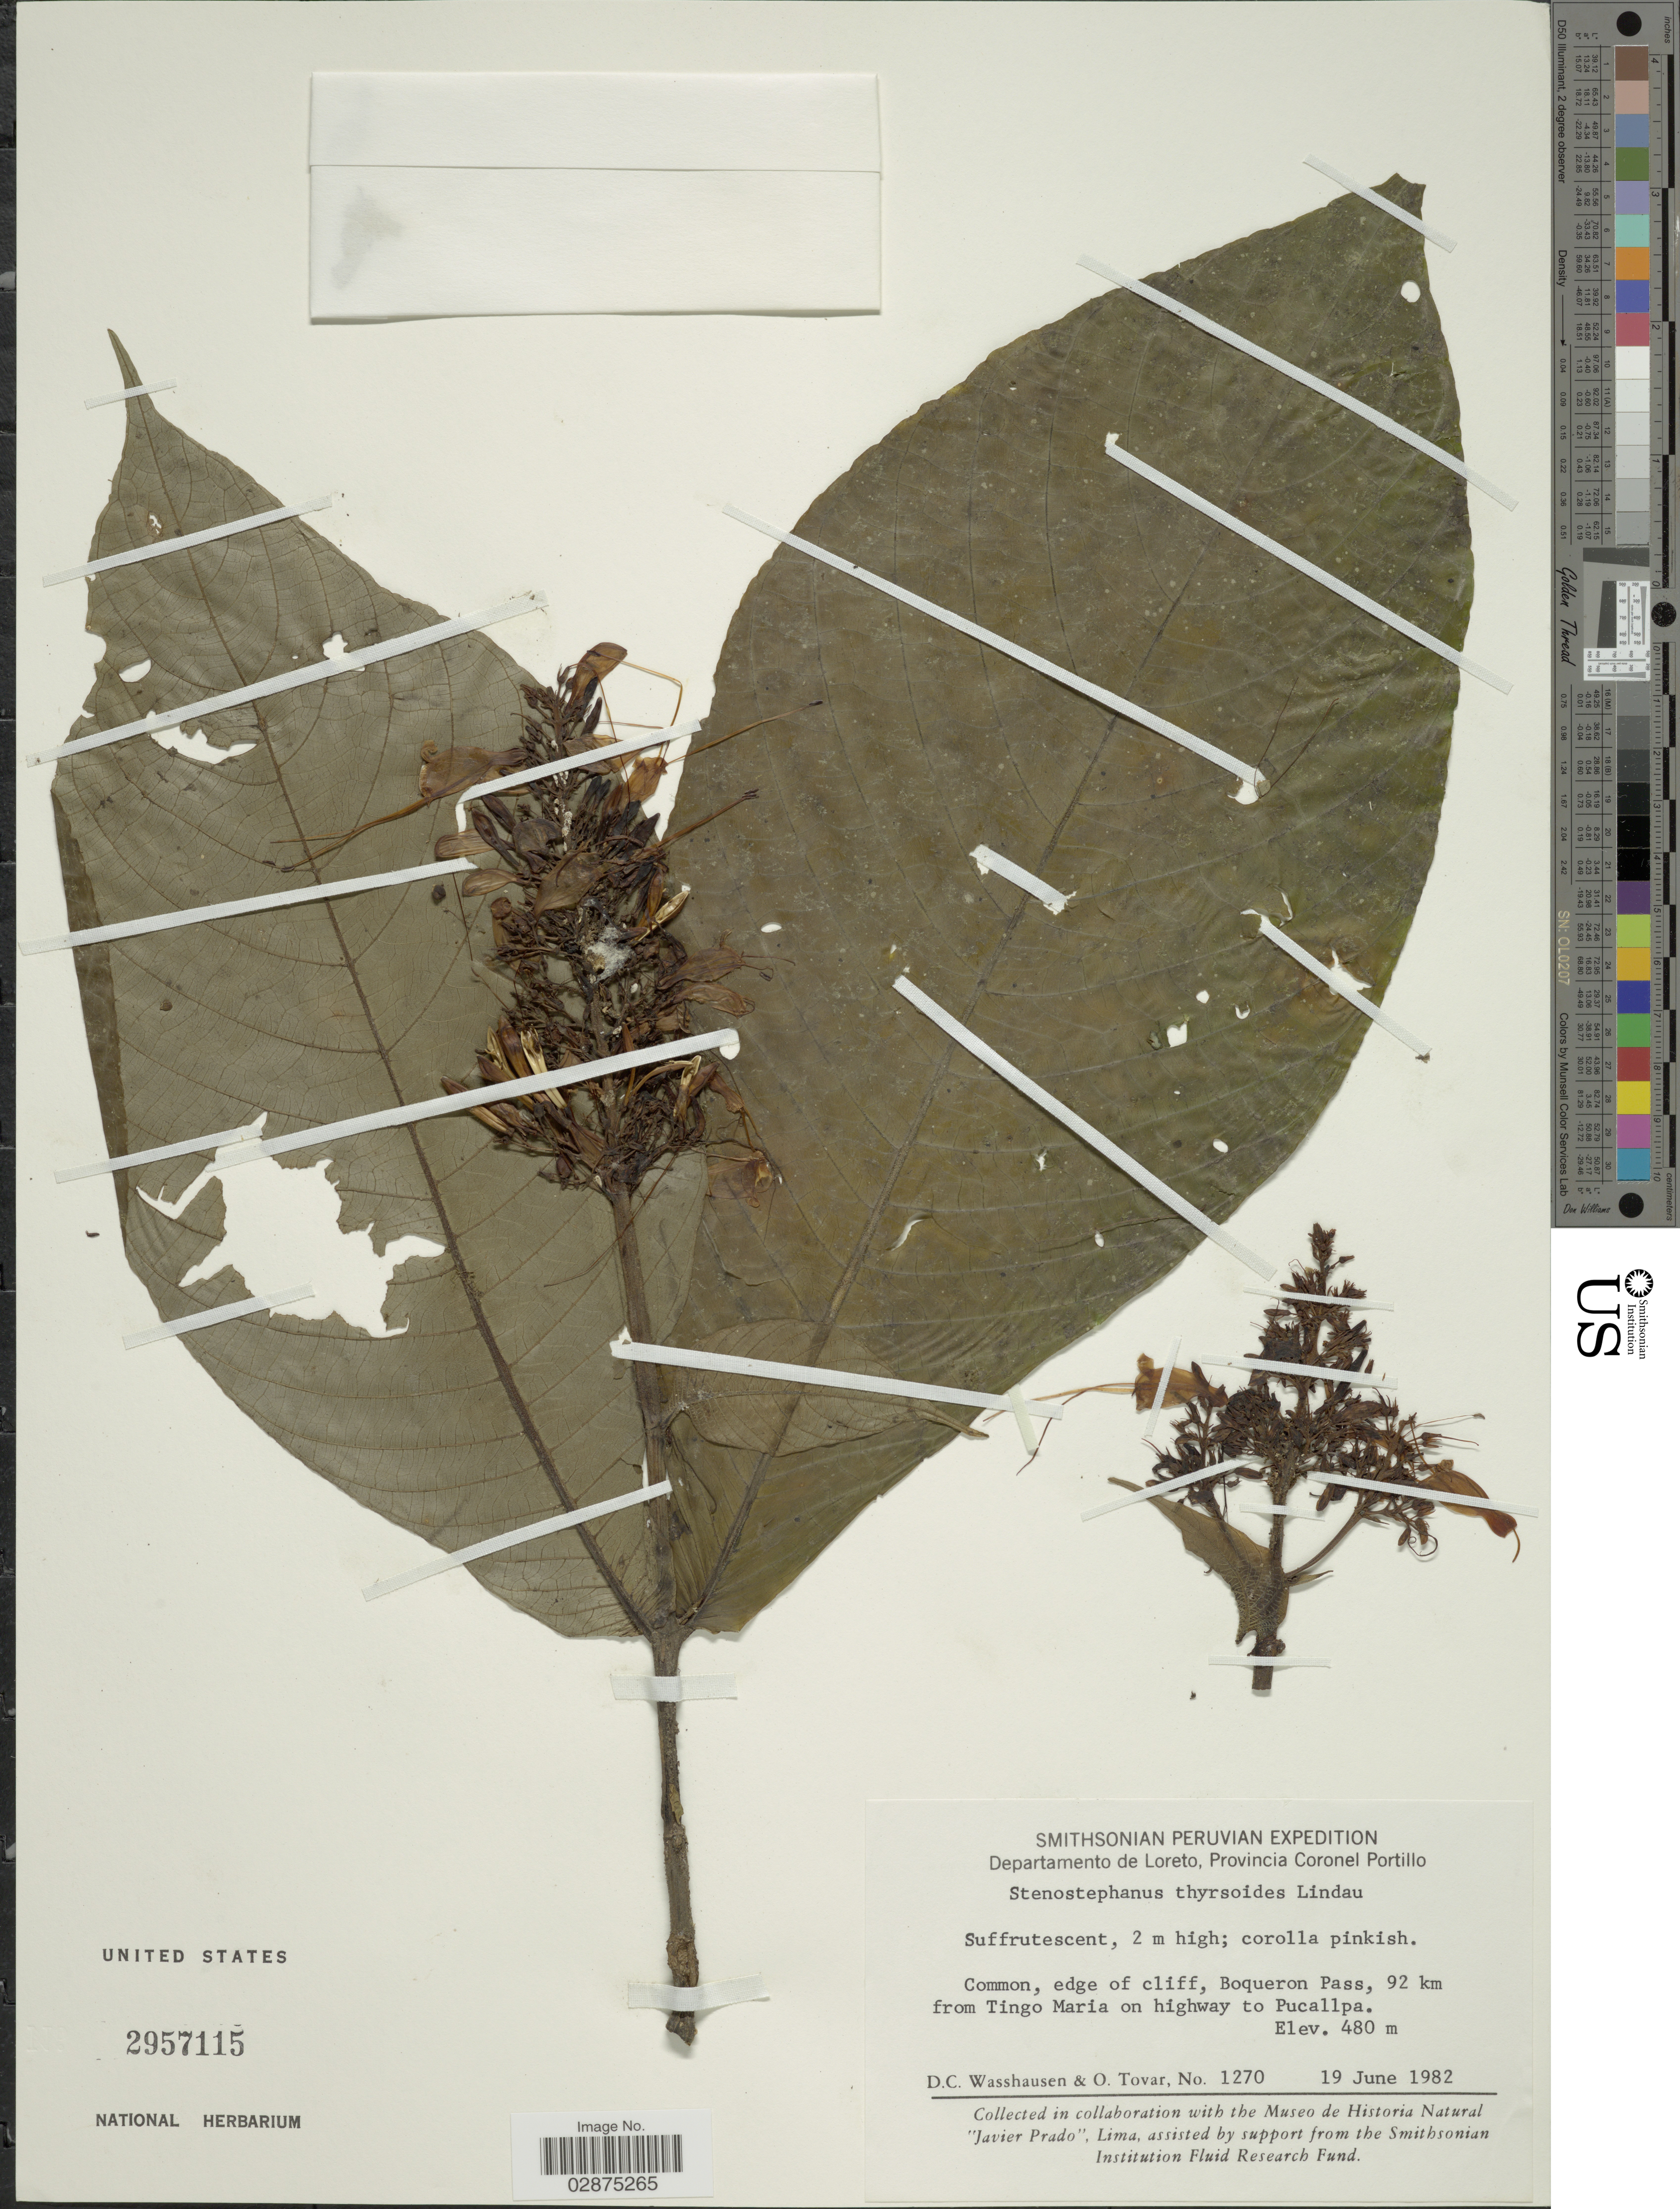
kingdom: Plantae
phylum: Tracheophyta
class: Magnoliopsida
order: Lamiales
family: Acanthaceae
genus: Stenostephanus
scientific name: Stenostephanus longistaminus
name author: (Ruiz & Pav.) V.M. Baum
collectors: D. C. Wasshausen & Ó. Tovar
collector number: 1270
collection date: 1982-06-19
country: Peru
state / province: Loreto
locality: Departamento de Loreto, Provincia Coronel Portillo. Boqueron Pass, 92 km from Tingo Maria on highway to Pucallpa.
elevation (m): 480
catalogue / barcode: US 2957115